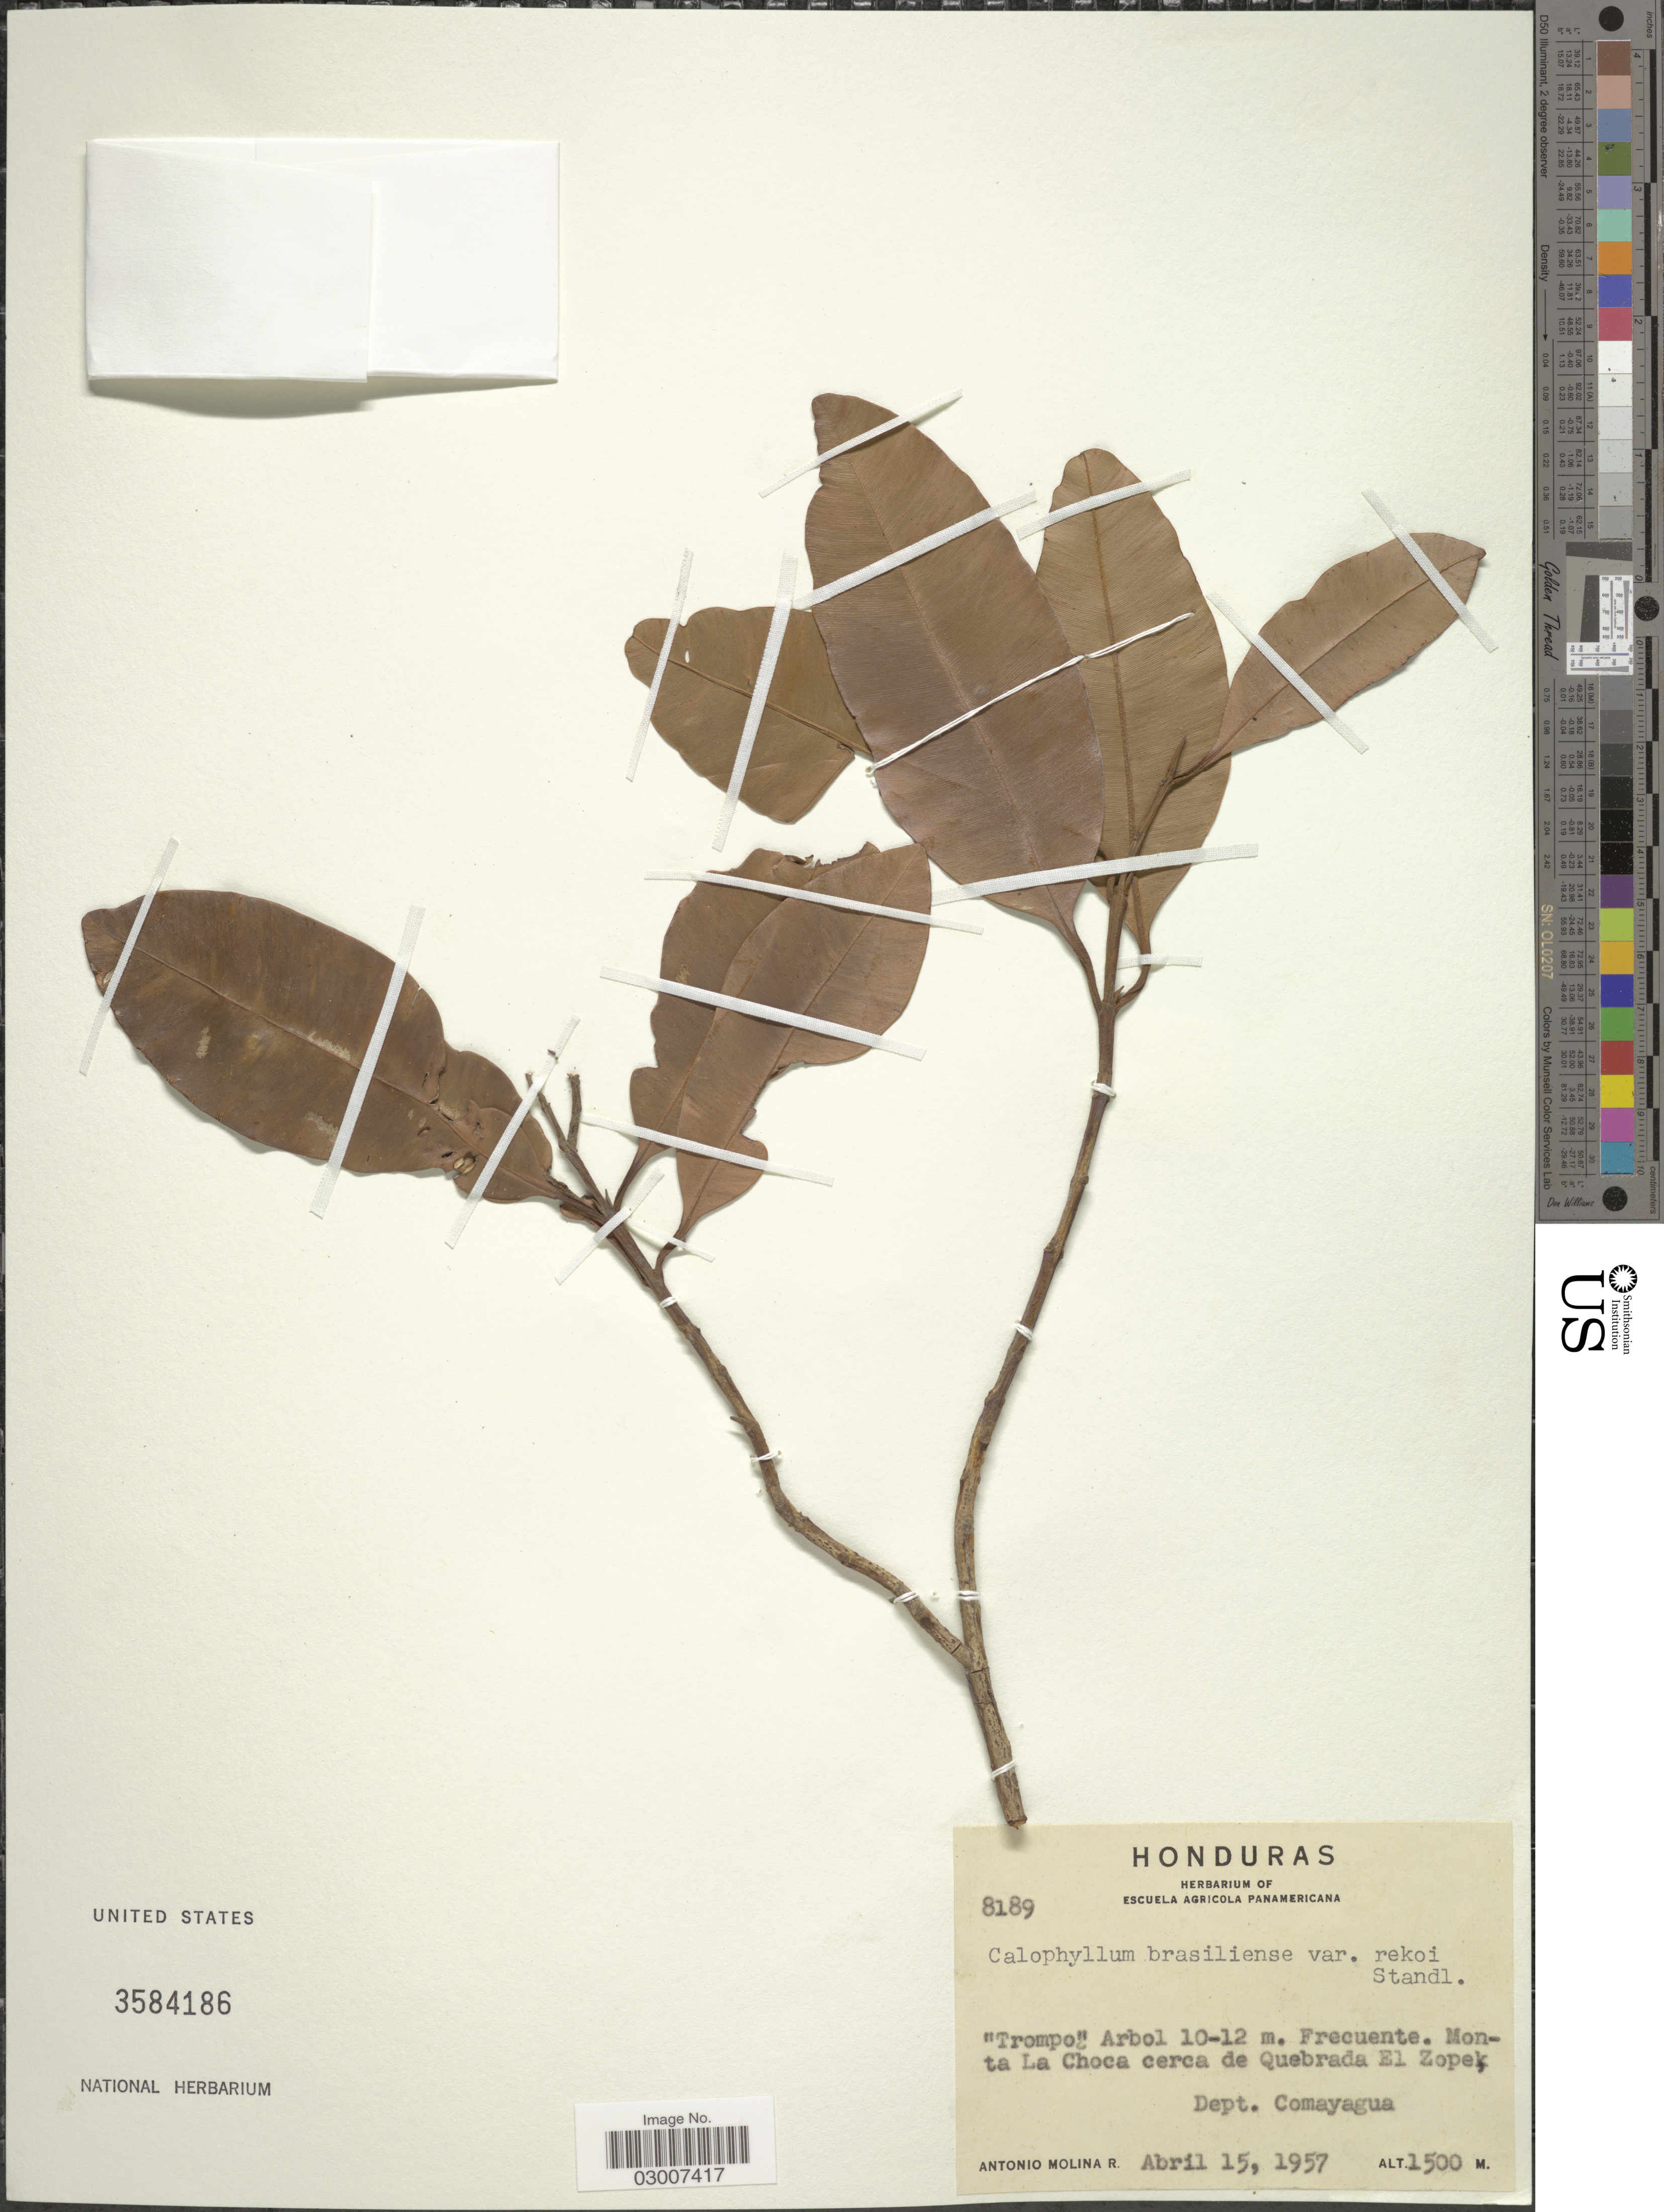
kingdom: Plantae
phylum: Tracheophyta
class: Magnoliopsida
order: Malpighiales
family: Calophyllaceae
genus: Calophyllum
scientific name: Calophyllum brasiliense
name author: Cambess.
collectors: A. Molina R.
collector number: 8189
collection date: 1957-04-15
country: Honduras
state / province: Comayagua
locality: Monta La Choca cerca de Quebrada El Zopek, Dept. Comayagua.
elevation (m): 1500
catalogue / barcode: US 3584186